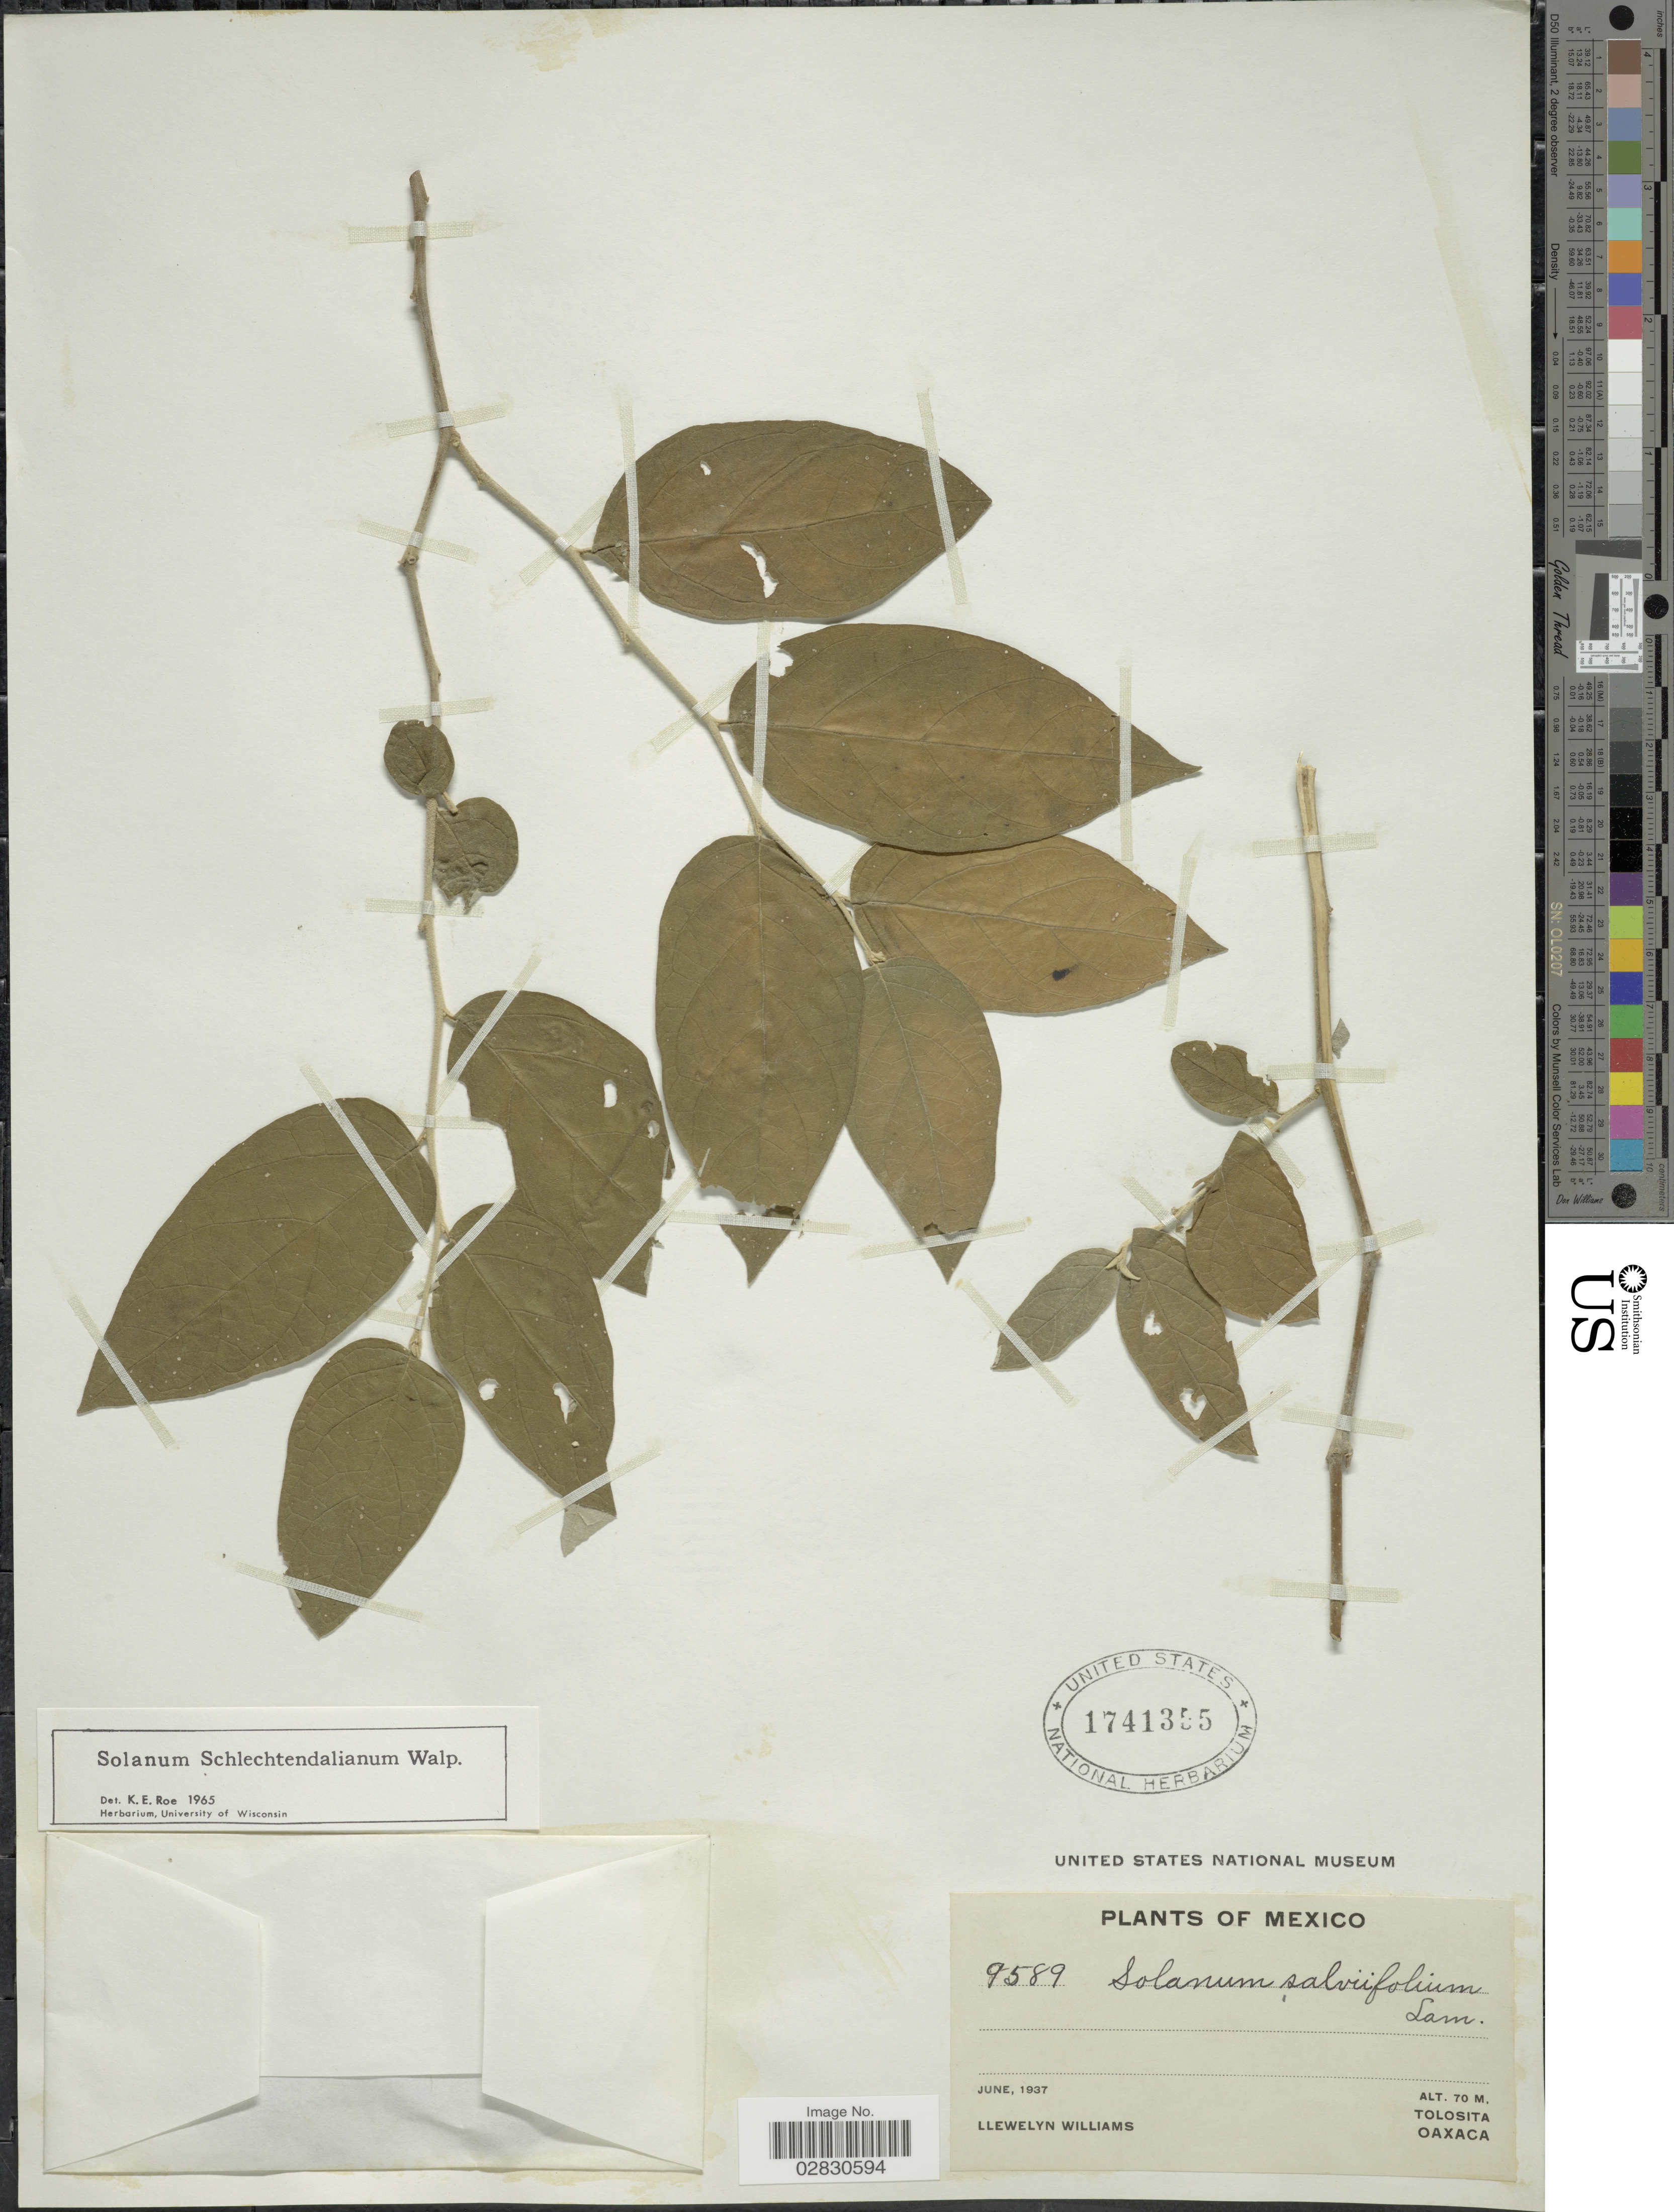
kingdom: Plantae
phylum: Tracheophyta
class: Magnoliopsida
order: Solanales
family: Solanaceae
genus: Solanum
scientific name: Solanum schlechtendalianum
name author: Walp.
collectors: Ll. Williams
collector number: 9589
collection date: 1937-06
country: Mexico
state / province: Oaxaca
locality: Tolosita.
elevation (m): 70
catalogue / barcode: US 1741355